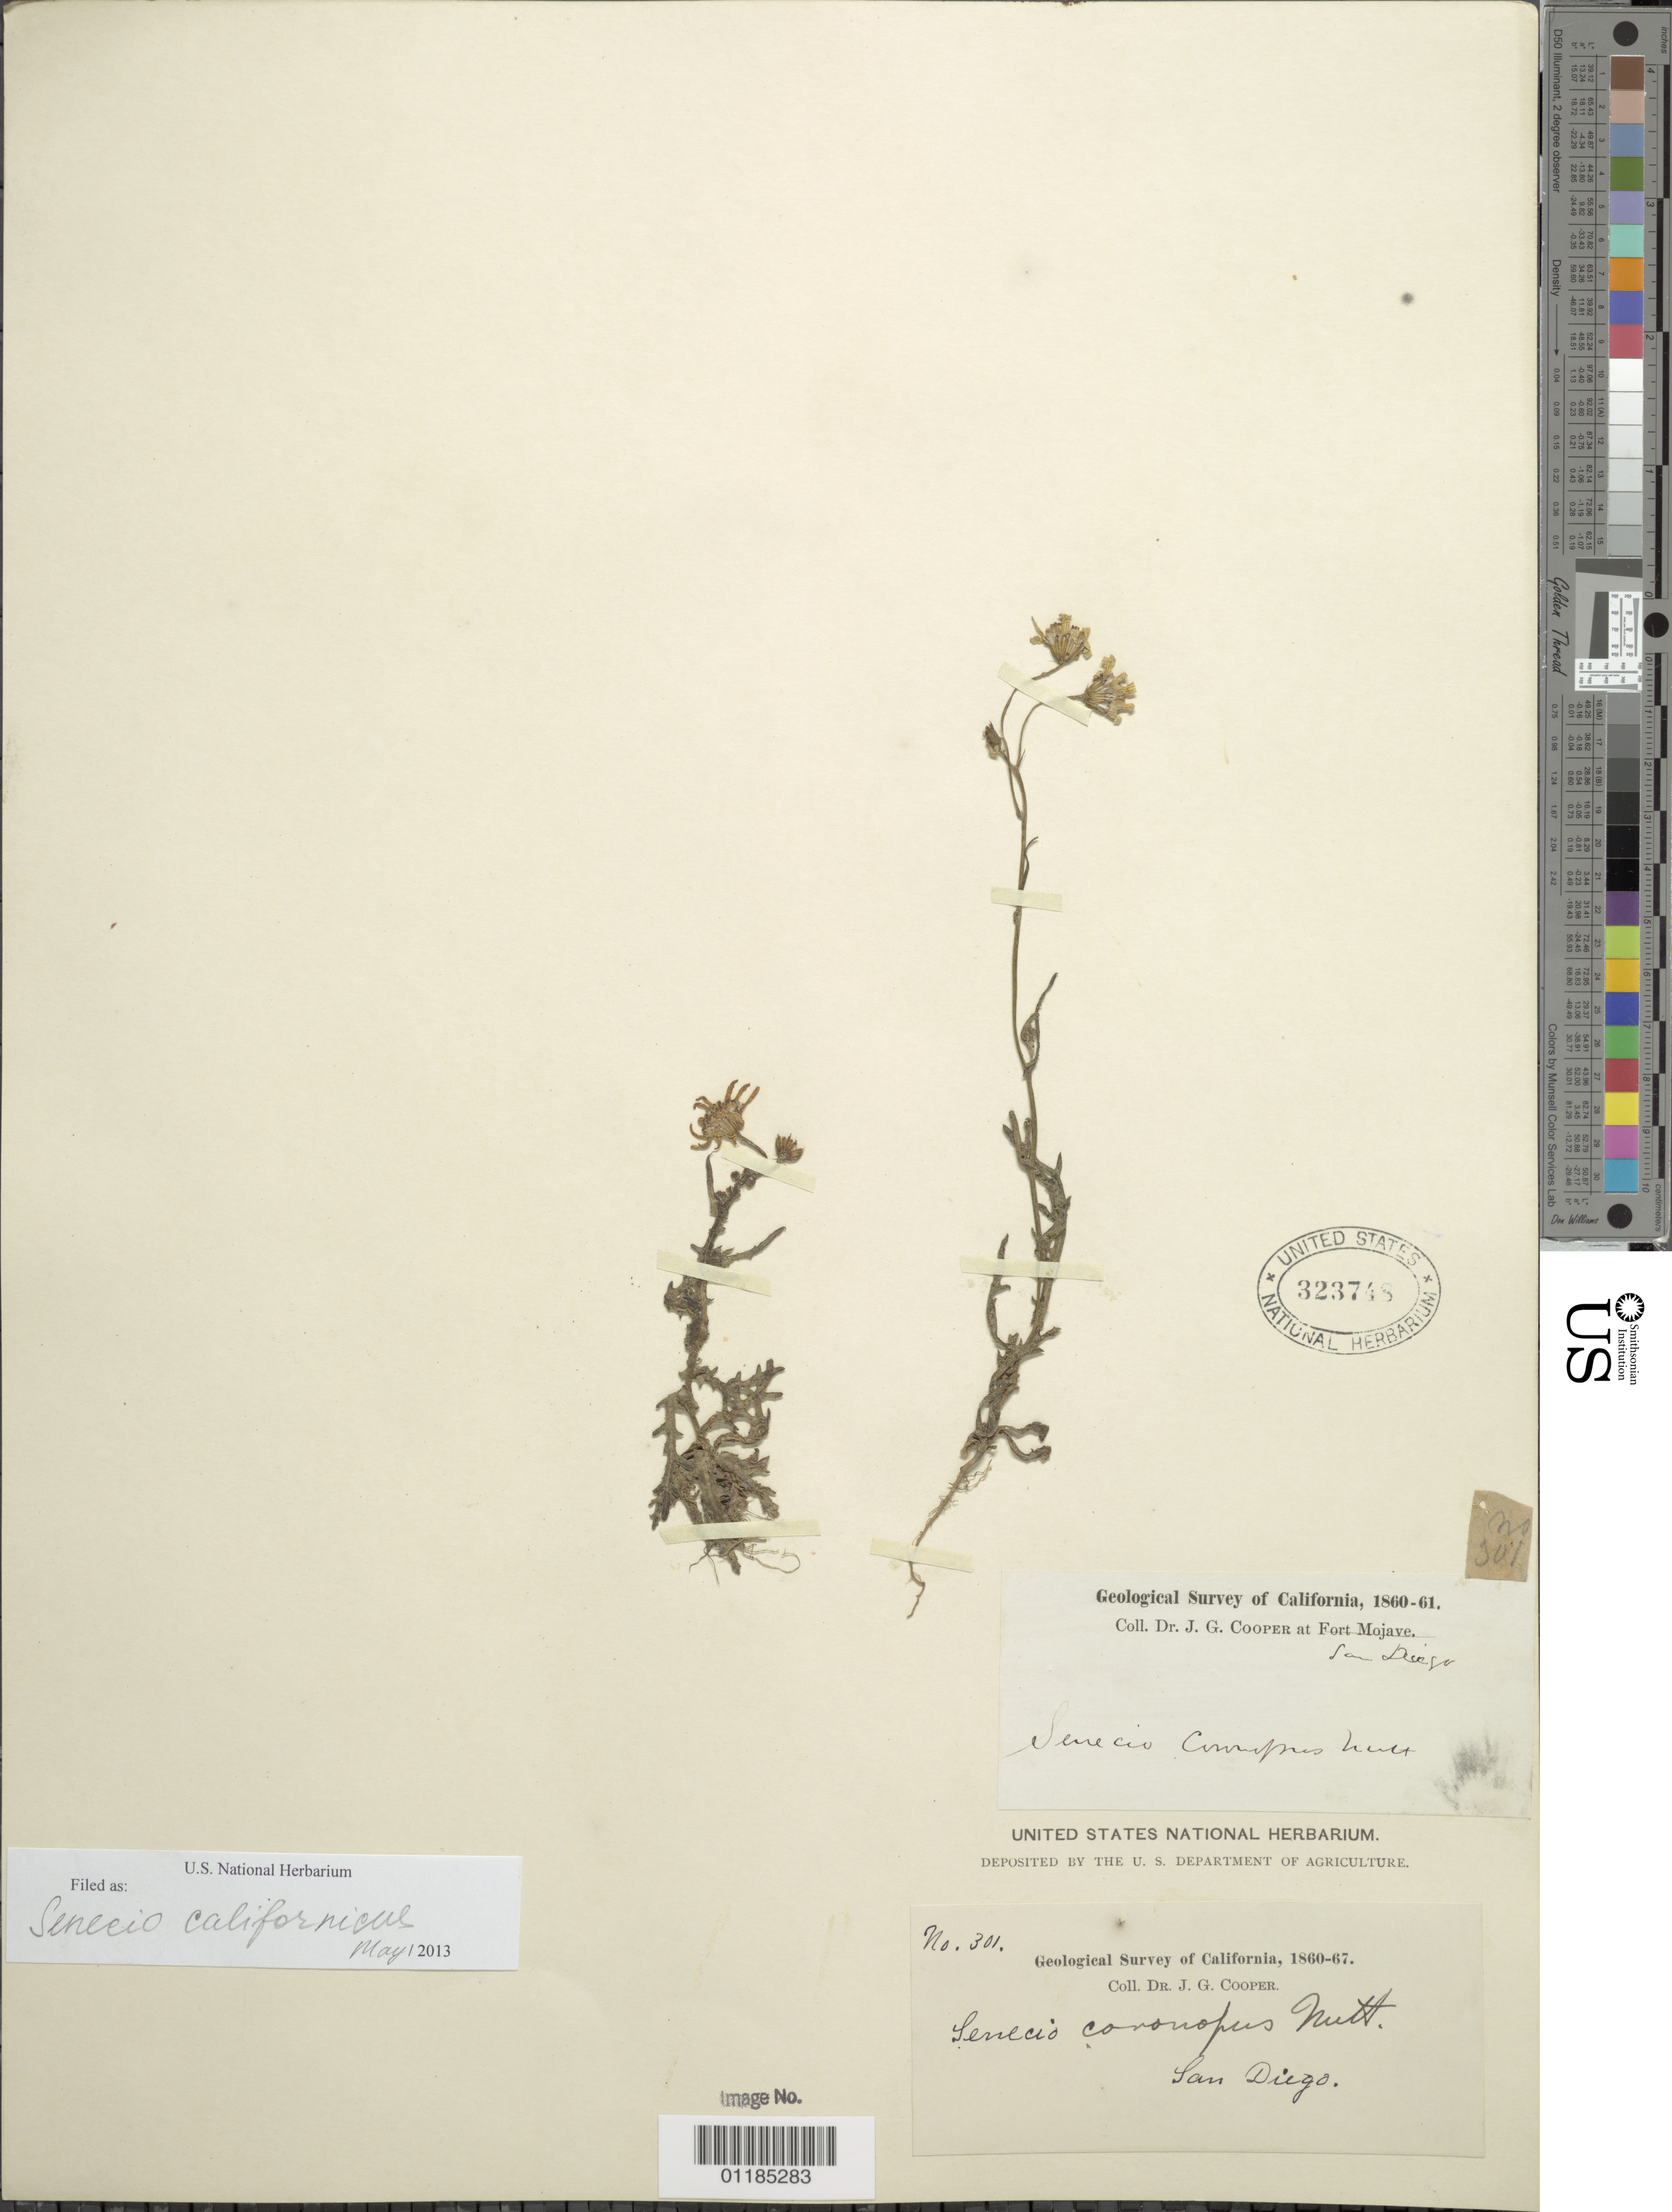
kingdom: Plantae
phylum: Tracheophyta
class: Magnoliopsida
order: Asterales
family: Asteraceae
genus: Senecio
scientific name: Senecio californicus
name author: DC.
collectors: J. G. Cooper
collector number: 301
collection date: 1860/1867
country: United States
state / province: California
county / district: San Diego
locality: San Diego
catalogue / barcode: US 323748